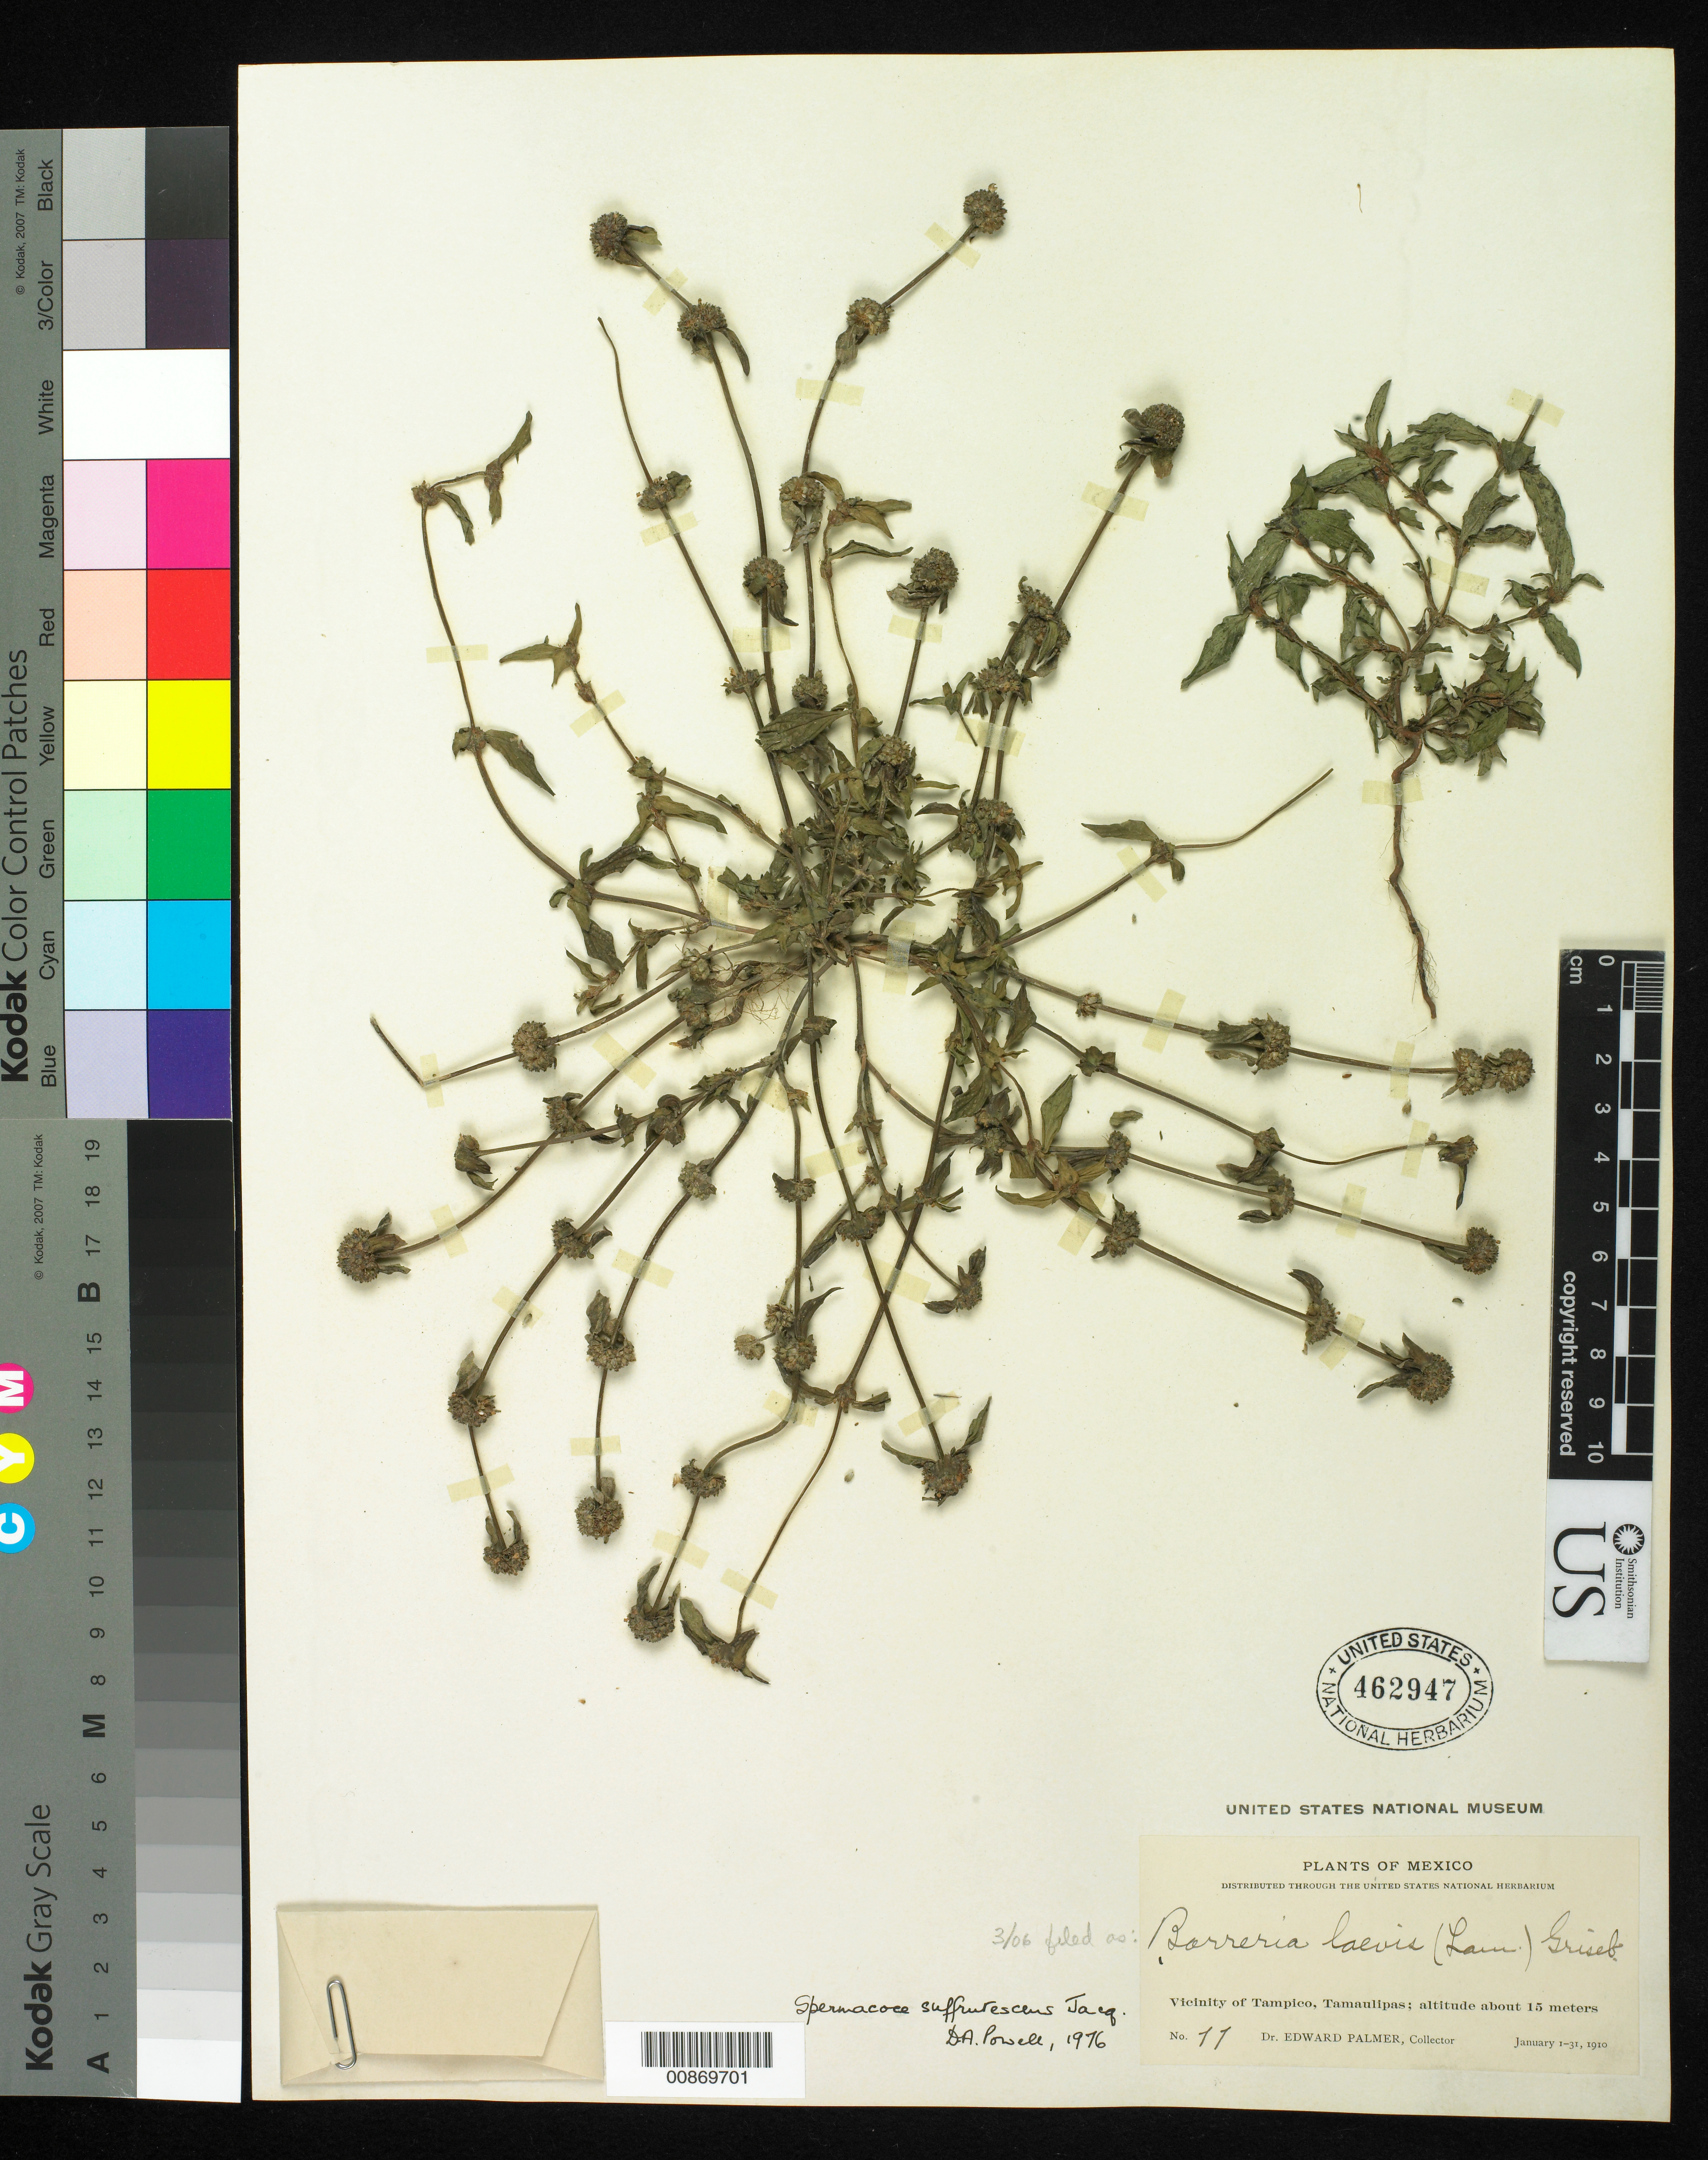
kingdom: Plantae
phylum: Tracheophyta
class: Magnoliopsida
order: Gentianales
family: Rubiaceae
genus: Borreria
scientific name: Borreria laevis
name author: (Lam.) Griseb.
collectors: E. Palmer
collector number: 11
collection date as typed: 01 Jan 1910 to 31 Jan 1910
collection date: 1910-01-01/1910-01-31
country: Mexico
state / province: Tamaulipas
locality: Vicinity of Tampico, Tamaulipas.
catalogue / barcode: US 462947